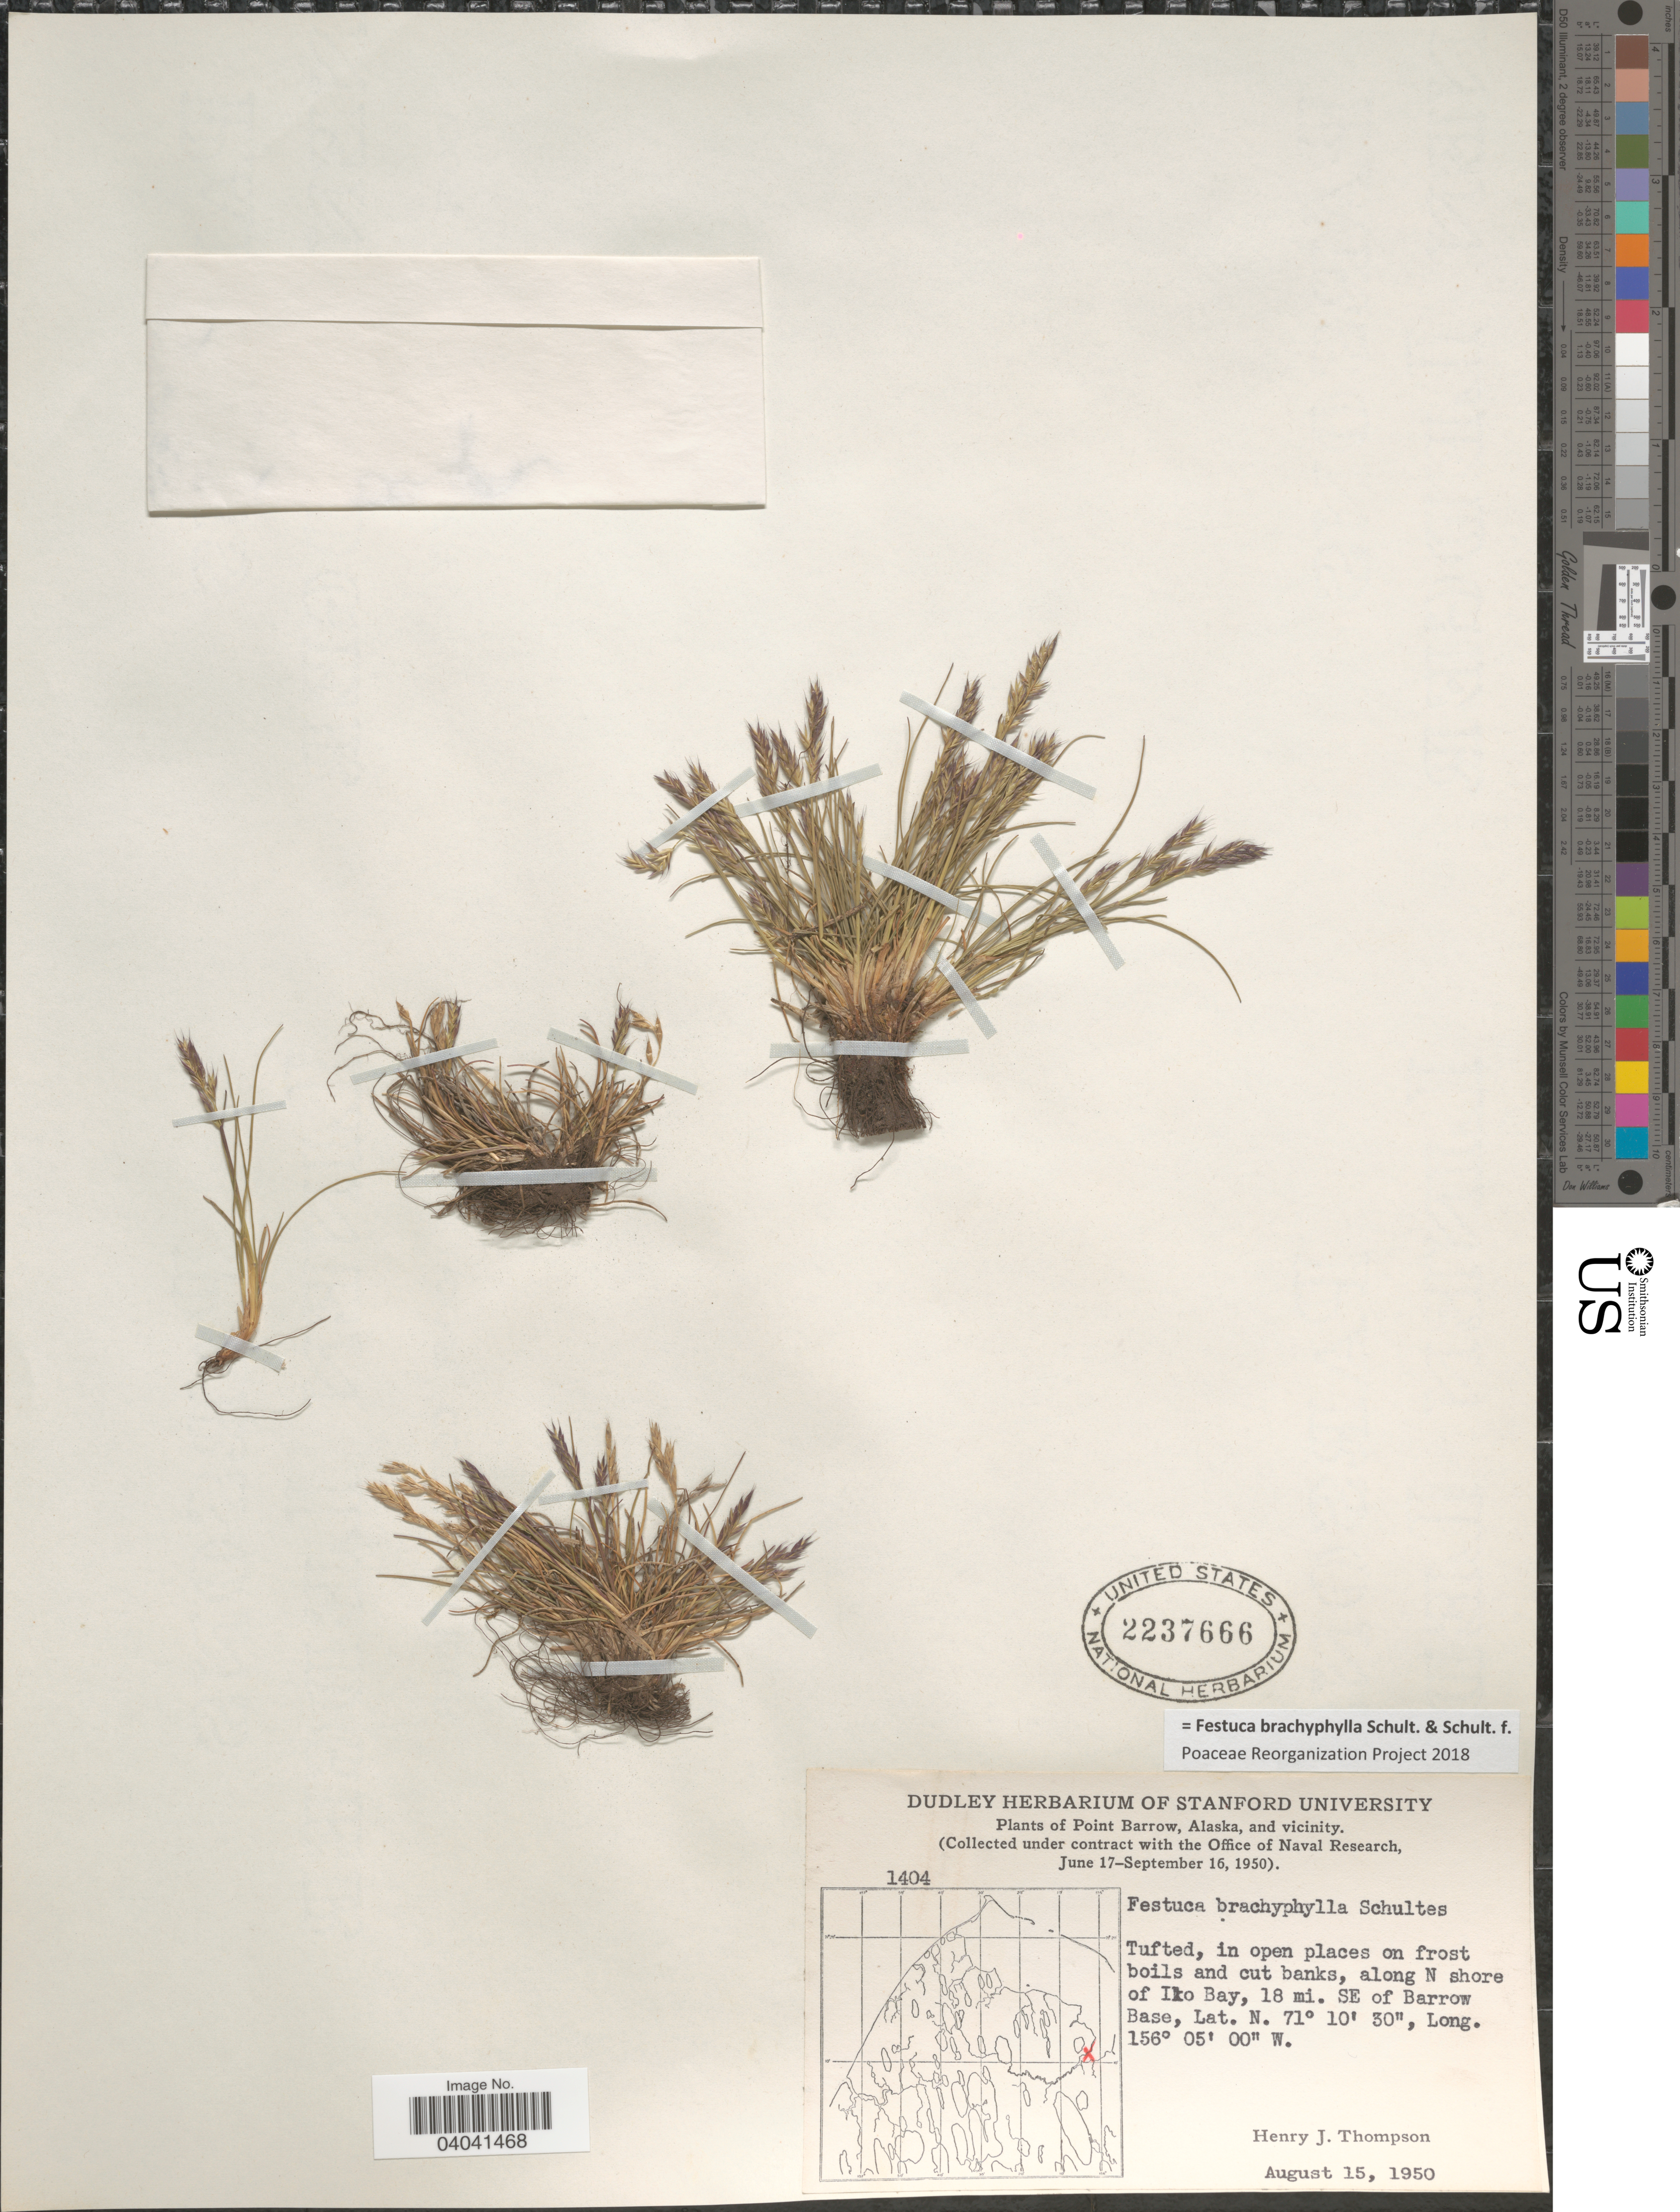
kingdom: Plantae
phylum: Tracheophyta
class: Liliopsida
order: Poales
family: Poaceae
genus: Festuca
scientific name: Festuca brachyphylla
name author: Schult. & Schult. f.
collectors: H. J. Thompson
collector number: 1404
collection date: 1950-08-15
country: United States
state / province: Alaska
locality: Point Barrow and vicinity. Along N shore of Iko Bay, 18 mi. SE of Barrow Base.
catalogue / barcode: US 2237666